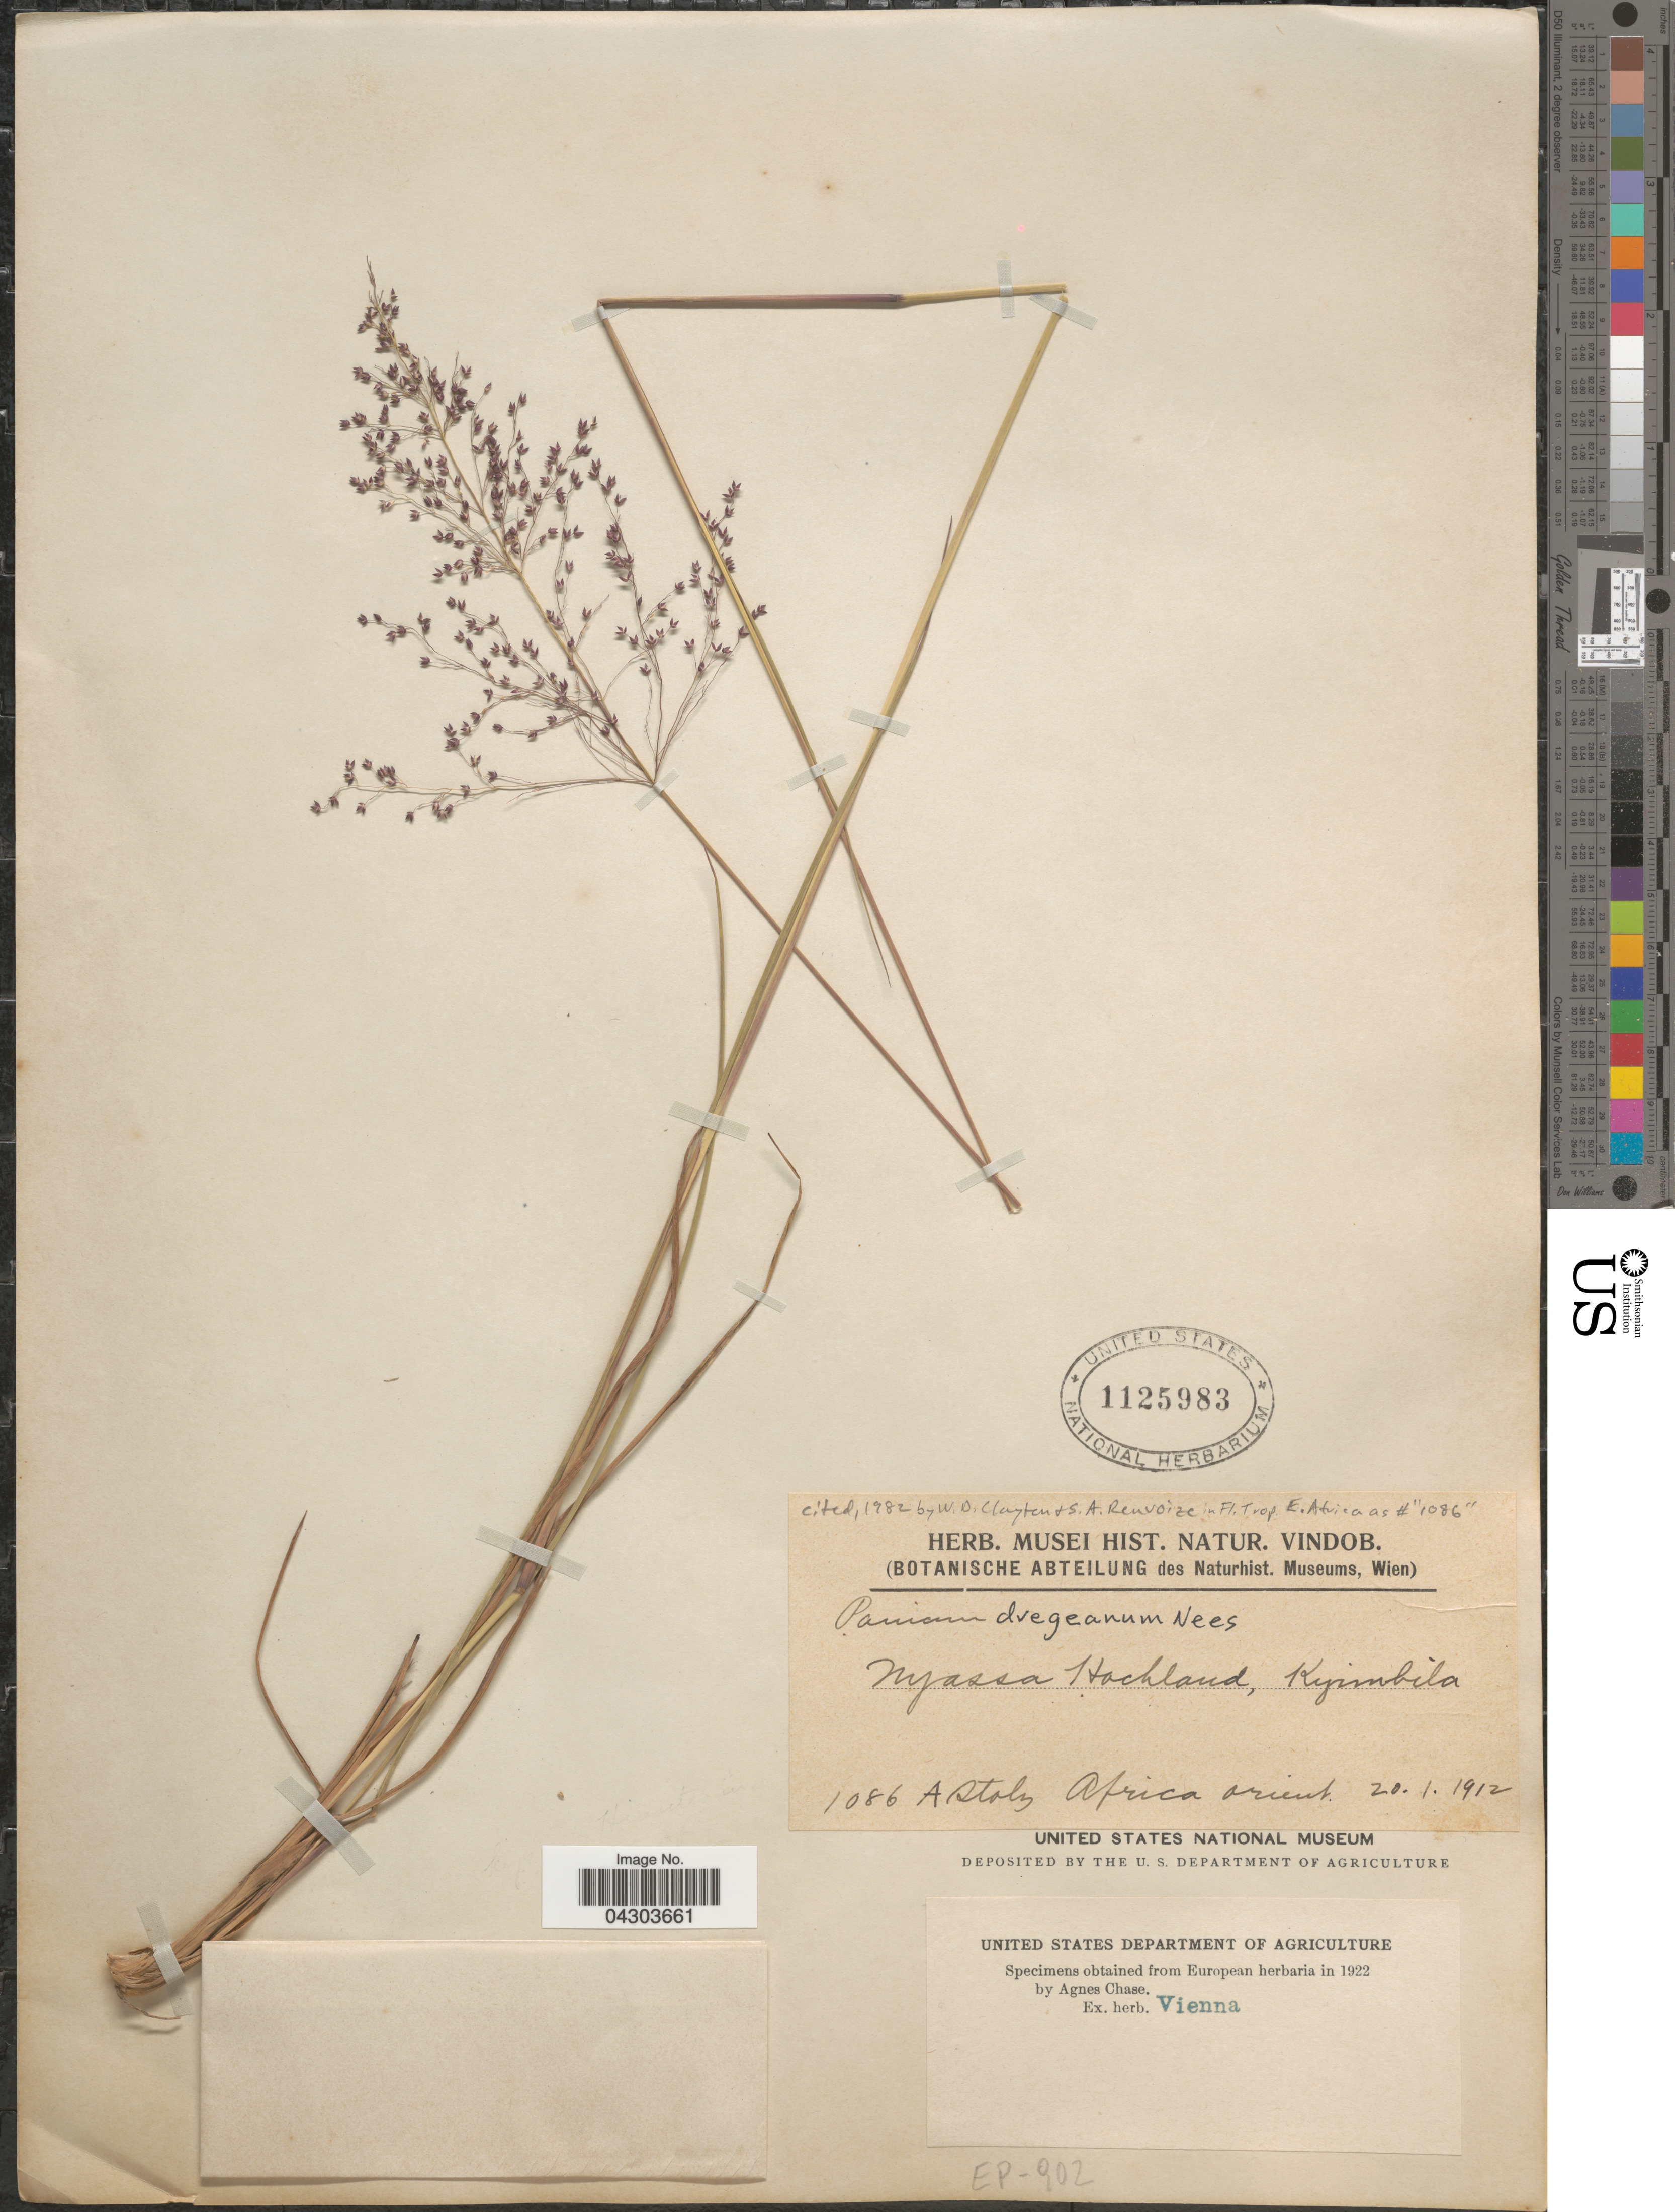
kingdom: Plantae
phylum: Tracheophyta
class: Liliopsida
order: Poales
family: Poaceae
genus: Panicum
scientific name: Panicum dregeanum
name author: Nees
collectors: A. Stolz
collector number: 1086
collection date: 1912-01-20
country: Tanzania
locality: Nyassa Hochland, Kyimbila. Africa orient. EP-902 [unsure placement]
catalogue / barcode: US 1125983